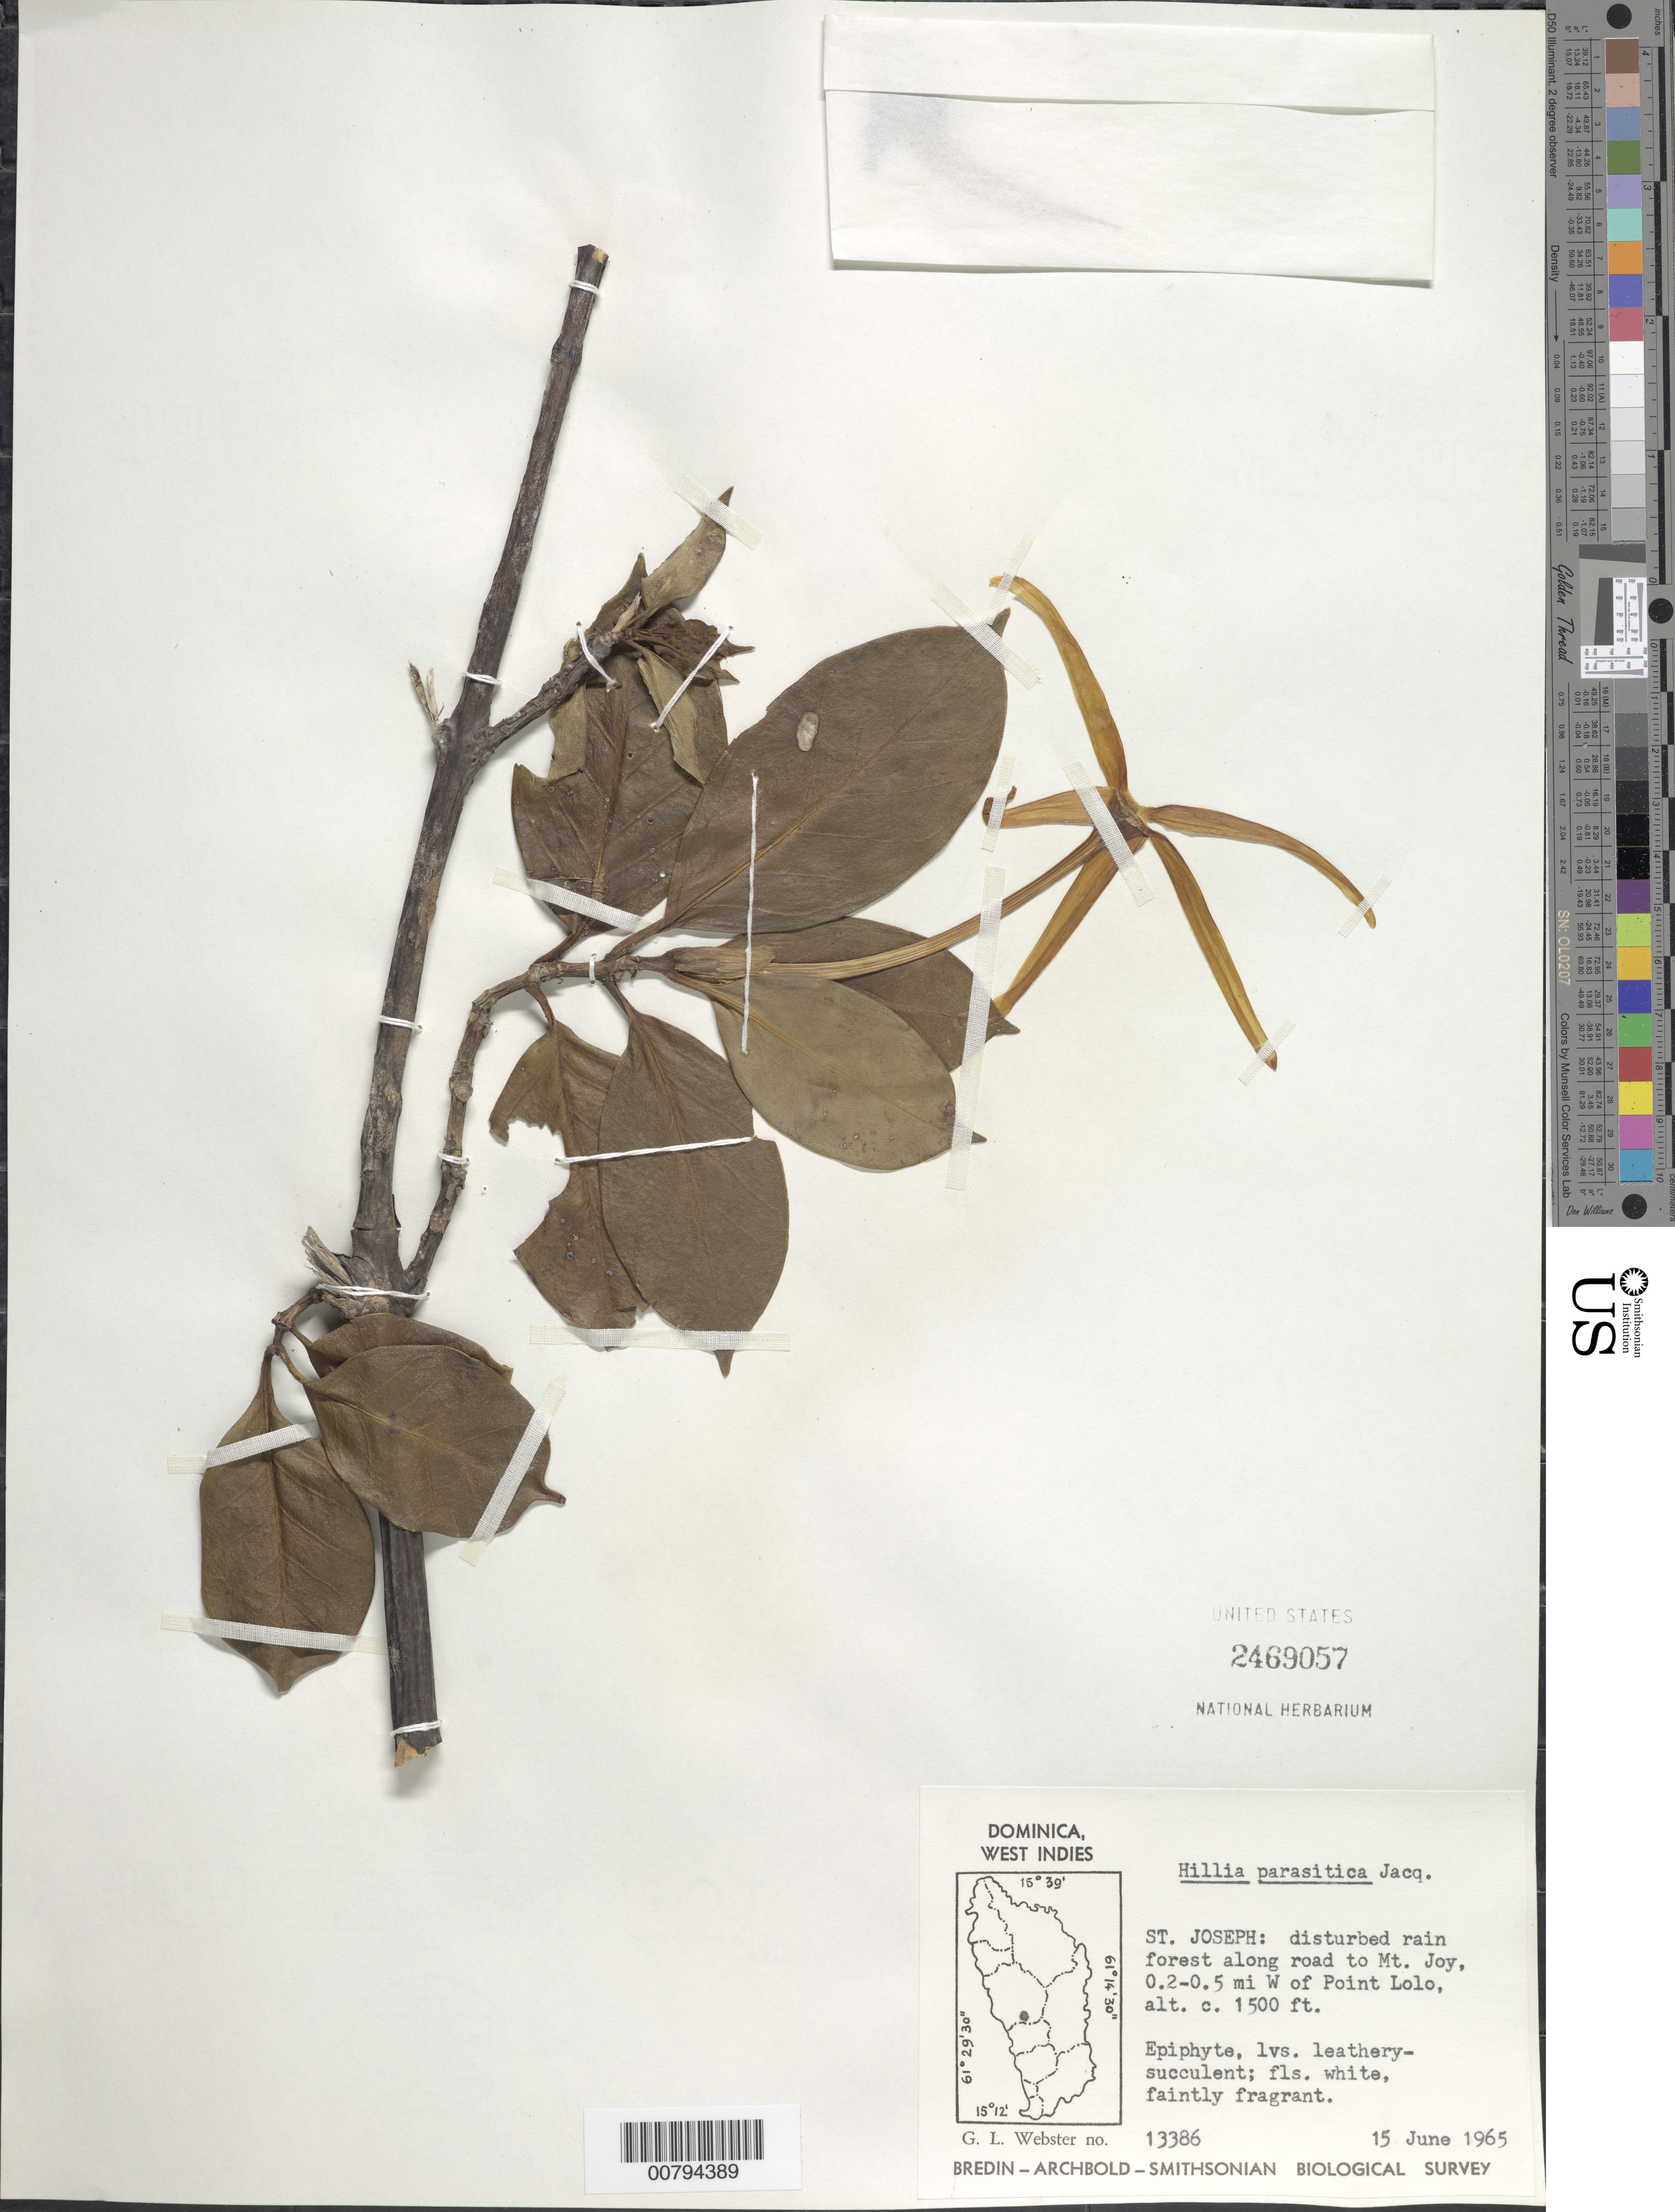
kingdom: Plantae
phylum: Tracheophyta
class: Magnoliopsida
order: Gentianales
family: Rubiaceae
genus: Hillia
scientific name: Hillia parasitica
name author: Jacq.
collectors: G. L. Webster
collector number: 13386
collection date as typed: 15 Jun 1965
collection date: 1965-06-15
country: Dominica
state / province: St. Joseph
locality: Along road to Mt. Joy, 0.2-0.5 mi. W of Point Lolo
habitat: Disturbed rainforest along road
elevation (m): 457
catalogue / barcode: US 2469057